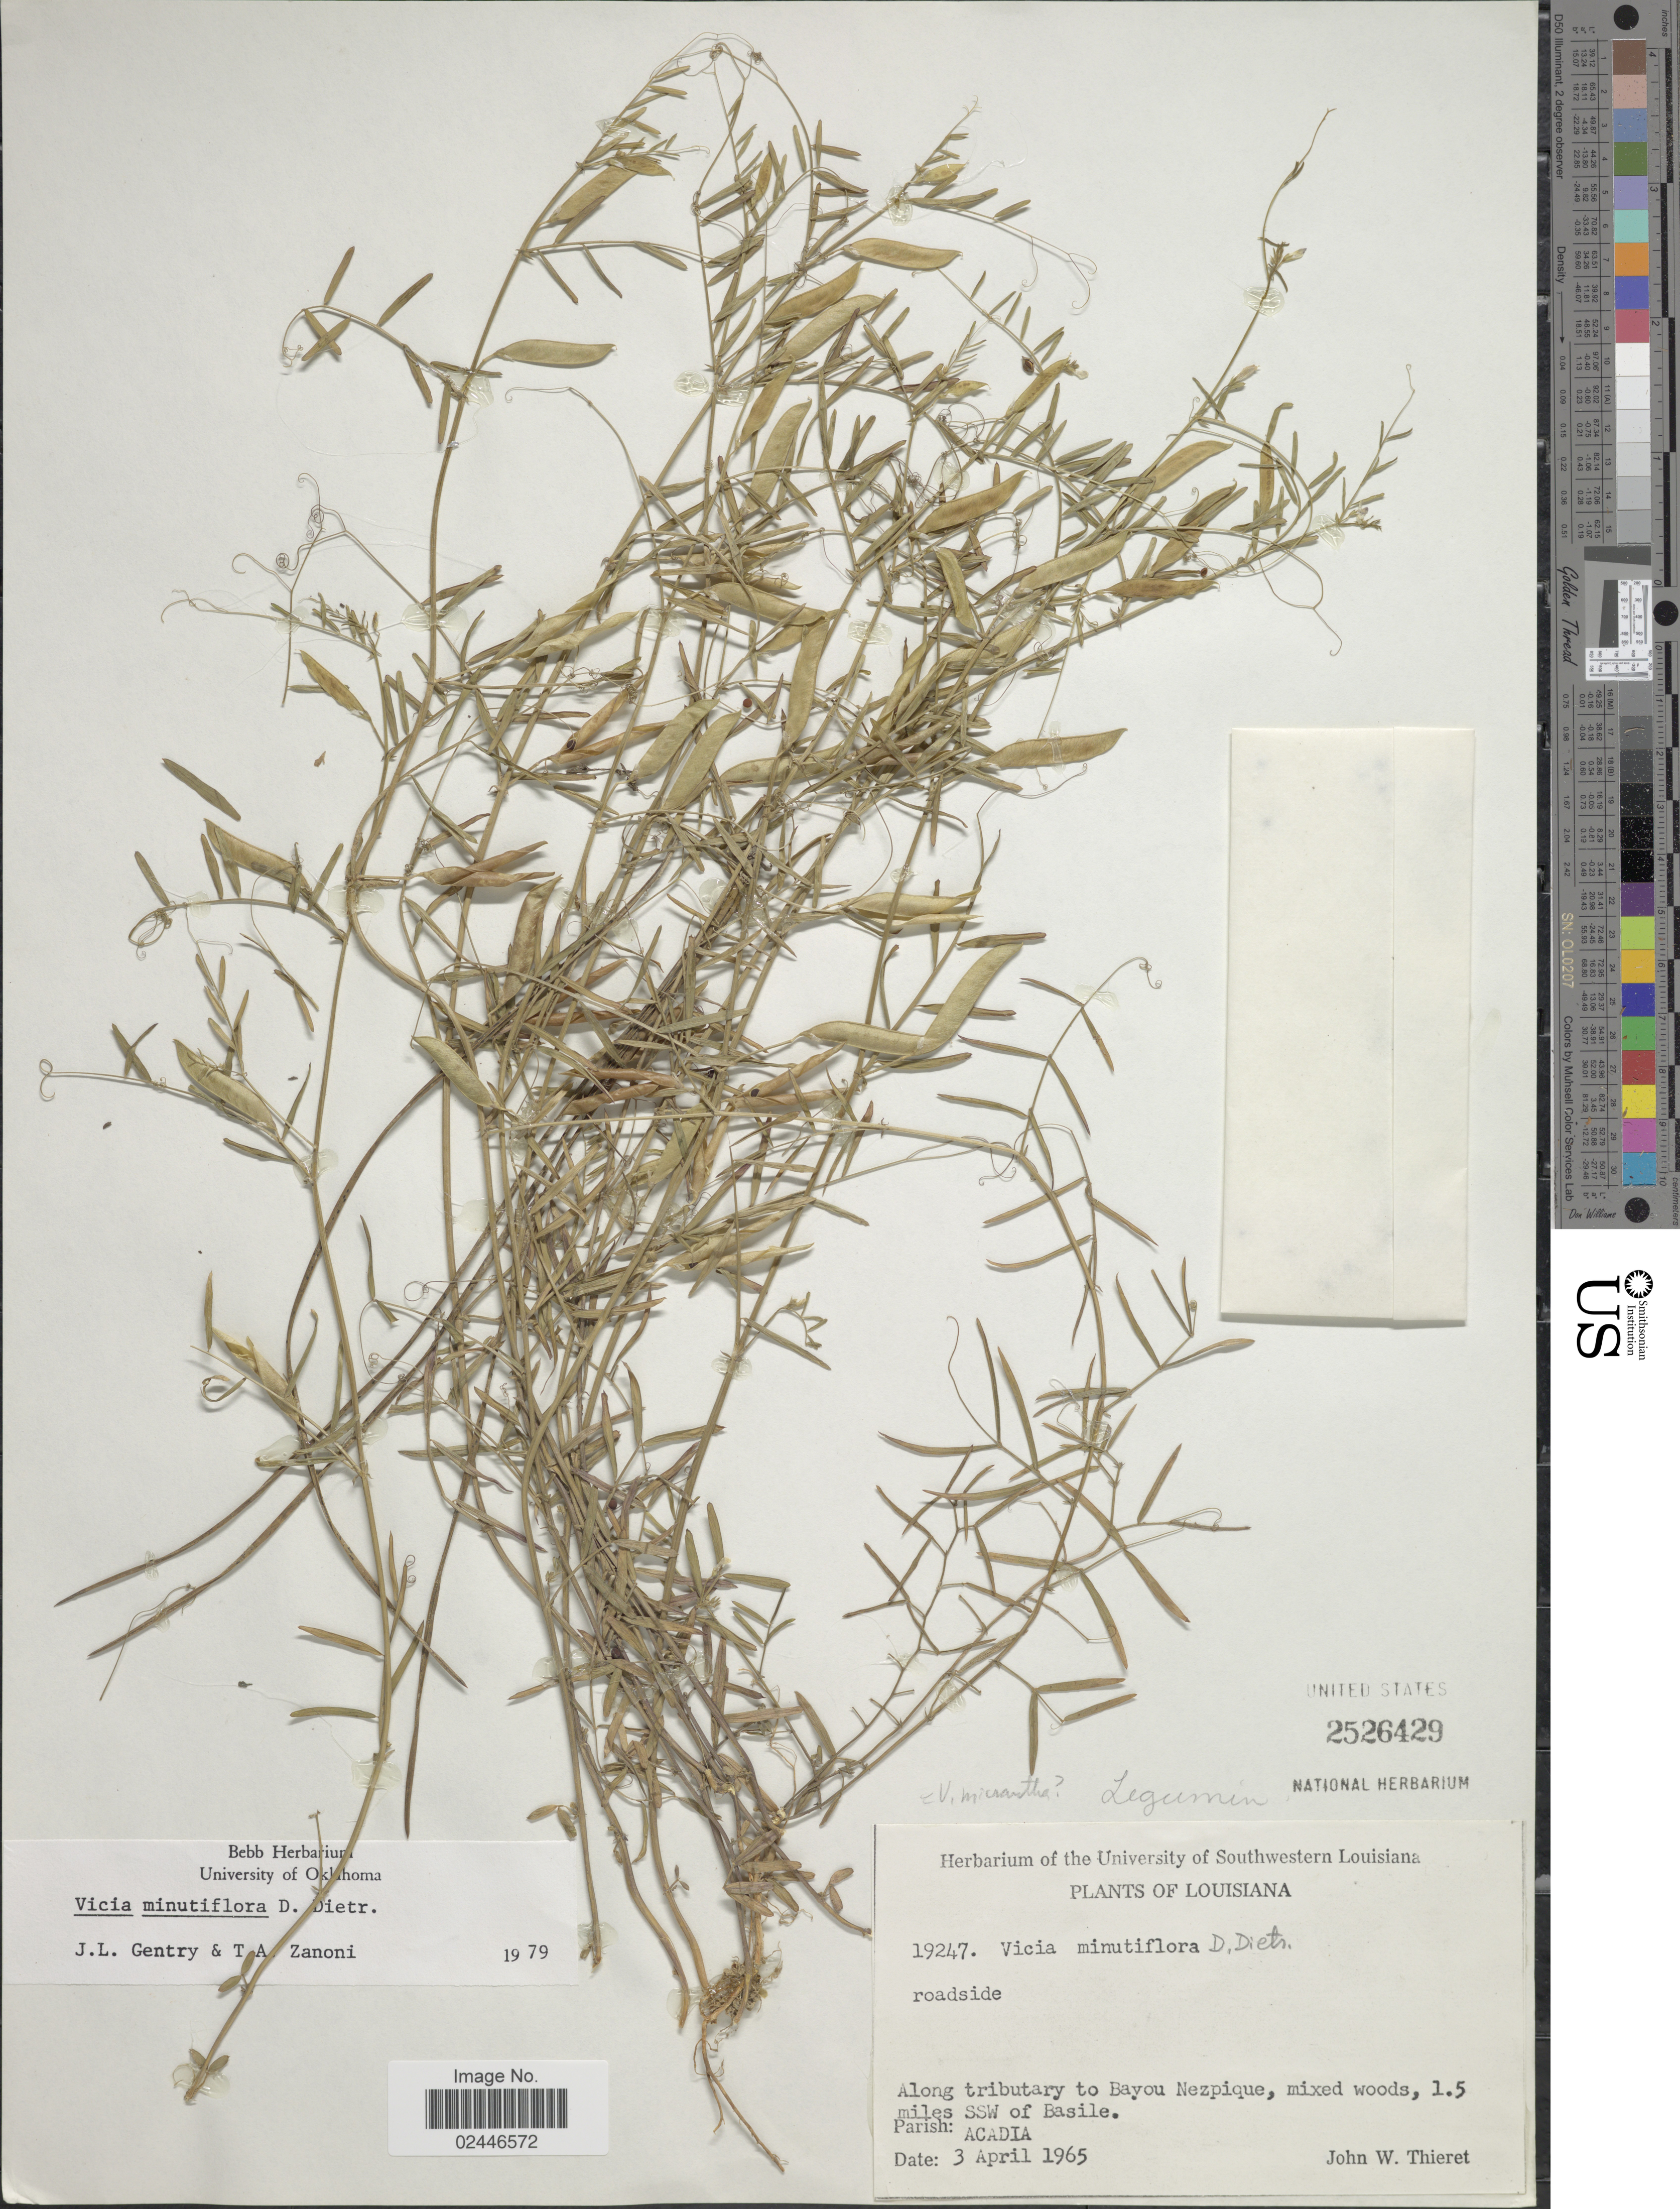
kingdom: Plantae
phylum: Tracheophyta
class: Magnoliopsida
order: Fabales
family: Fabaceae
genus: Vicia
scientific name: Vicia minutiflora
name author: D. Dietr.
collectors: J. W. Thieret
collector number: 19247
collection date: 1965-04-03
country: United States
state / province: Louisiana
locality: Along tributary to Bayou Nezpique, 1.5 miles SSW of Basile, Parish Acadia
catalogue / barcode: US 2526429